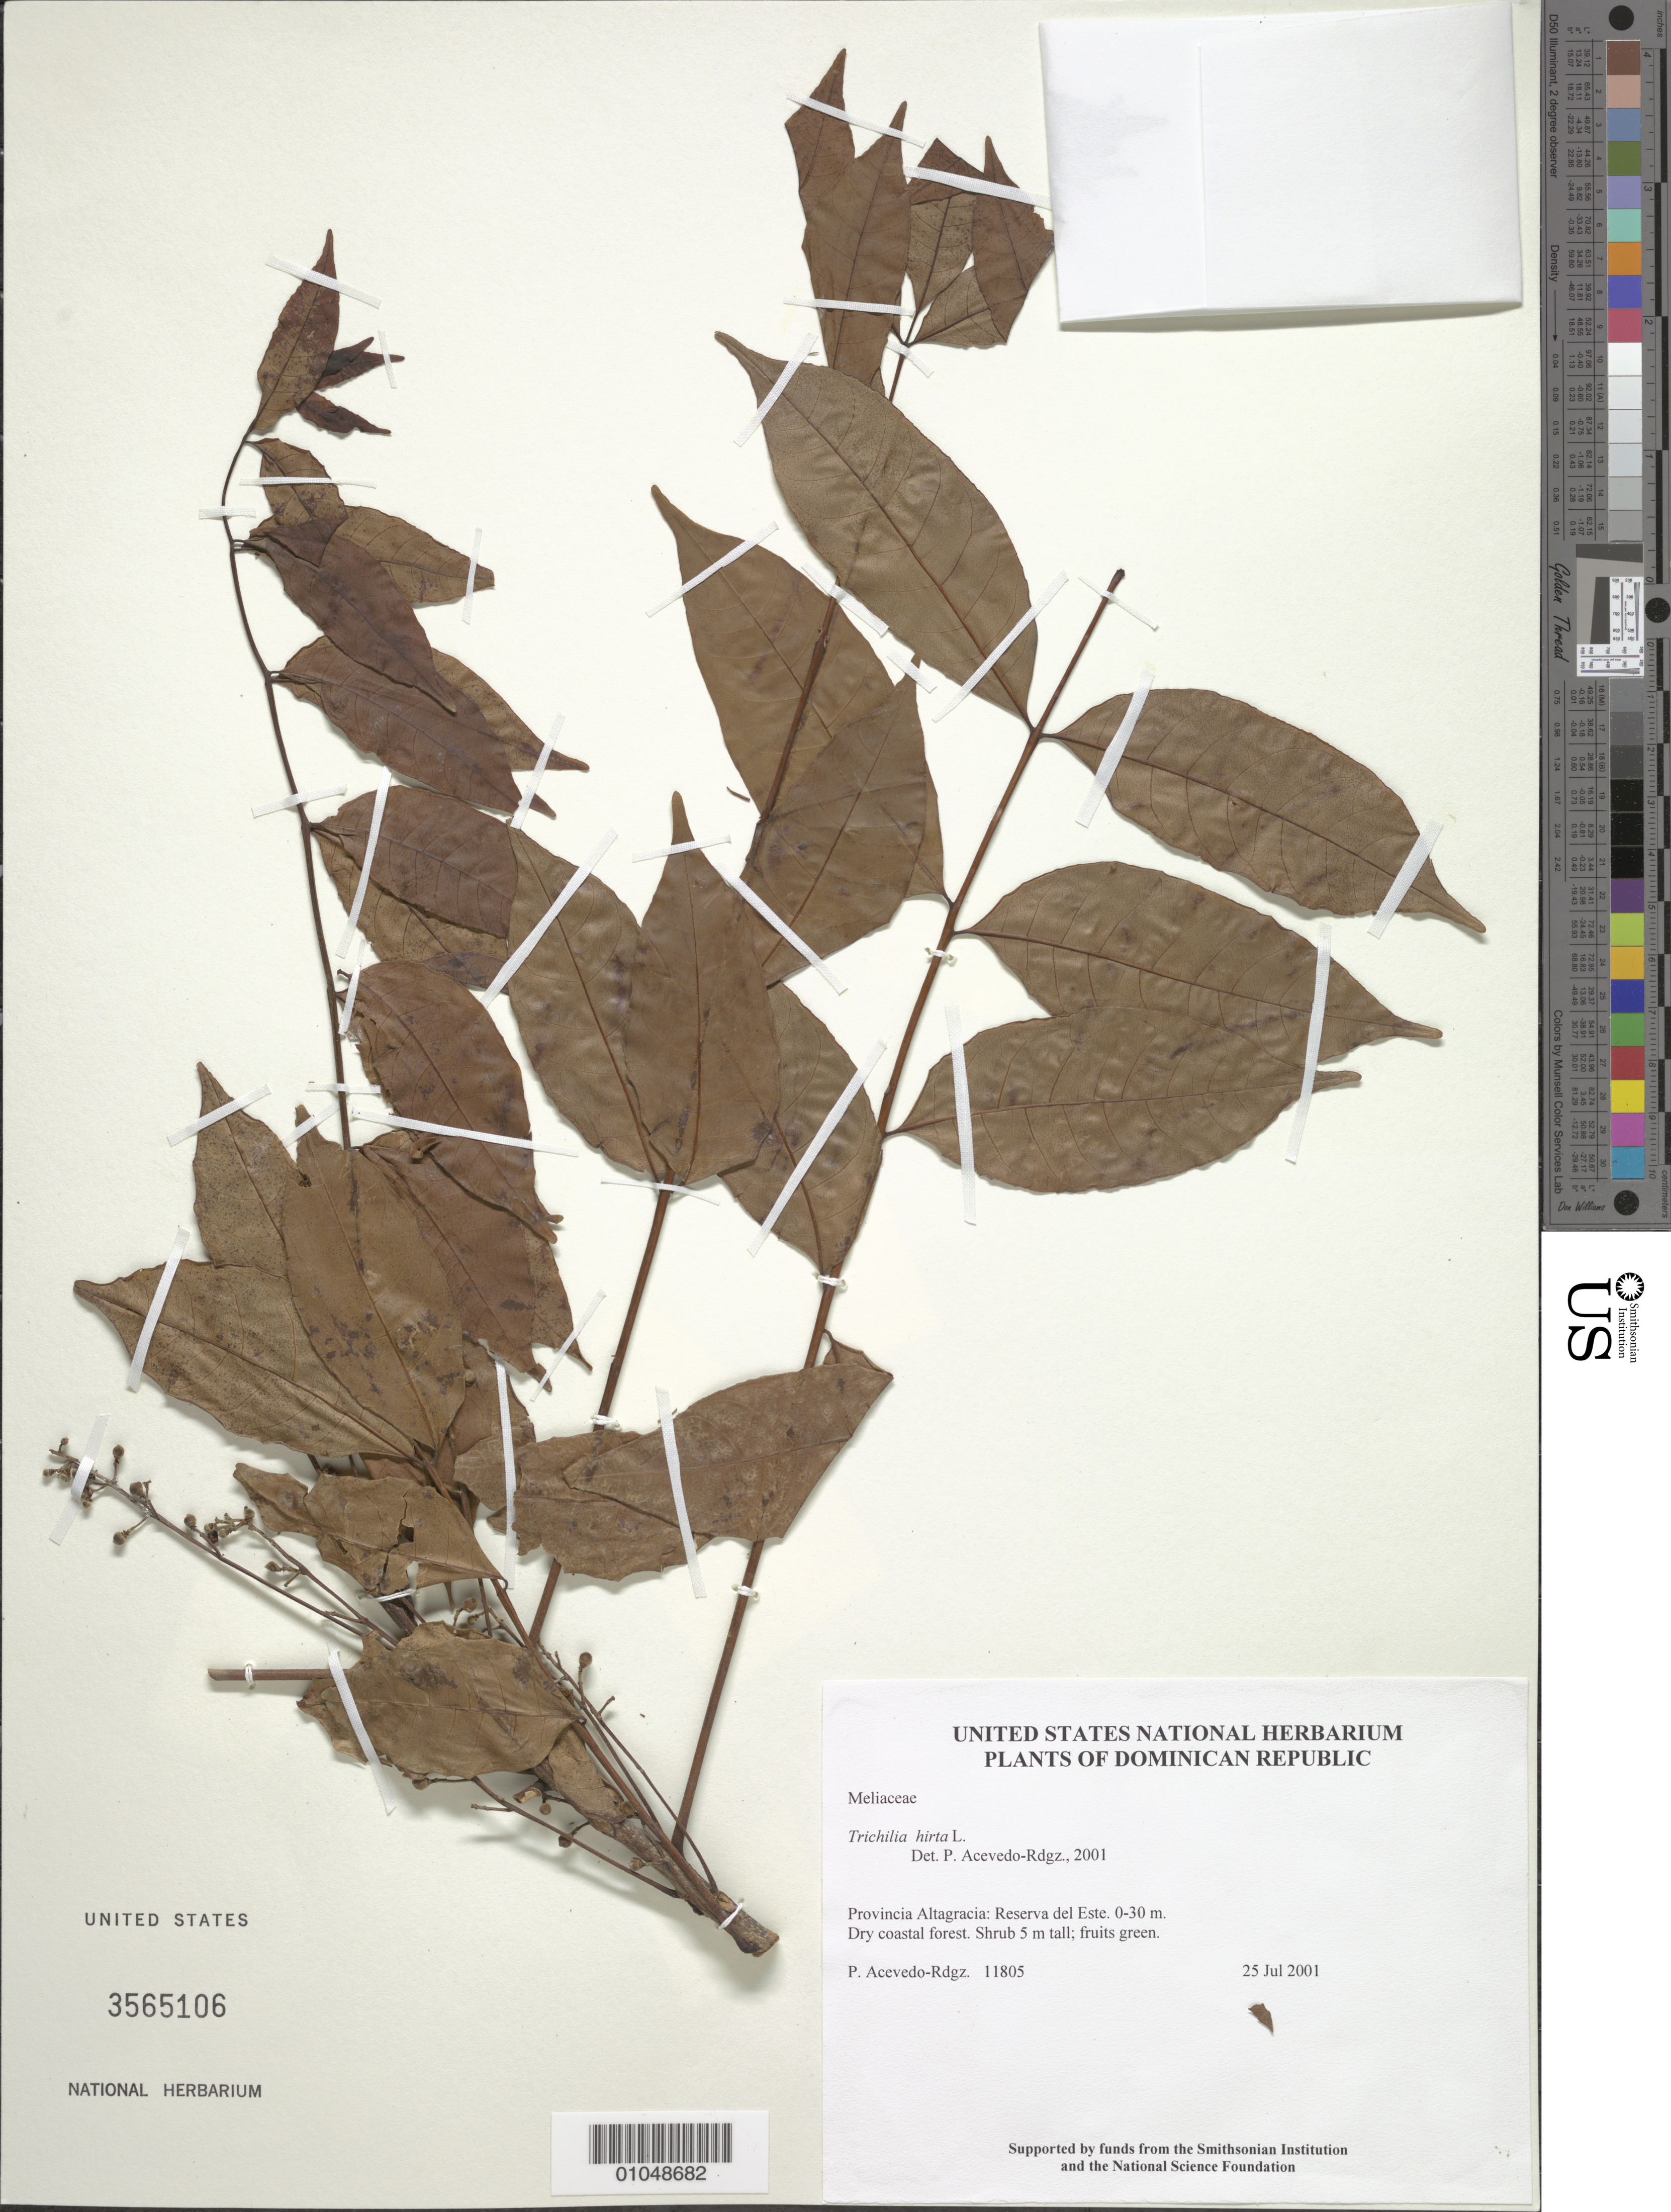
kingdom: Plantae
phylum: Tracheophyta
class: Magnoliopsida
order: Sapindales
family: Meliaceae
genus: Trichilia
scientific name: Trichilia hirta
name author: L.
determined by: Acevedo-Rodríguez, P., (BOT), Smithsonian Institution - National Museum of Natural History (UNITED STATES)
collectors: P. Acevedo-Rodr.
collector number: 11805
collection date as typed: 25 Jul 2001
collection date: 2001-07-25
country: Dominican Republic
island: Hispaniola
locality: Provincia Altagracia: Reserva del Este.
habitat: Dry coastal forest.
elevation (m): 0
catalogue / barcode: US 3565106